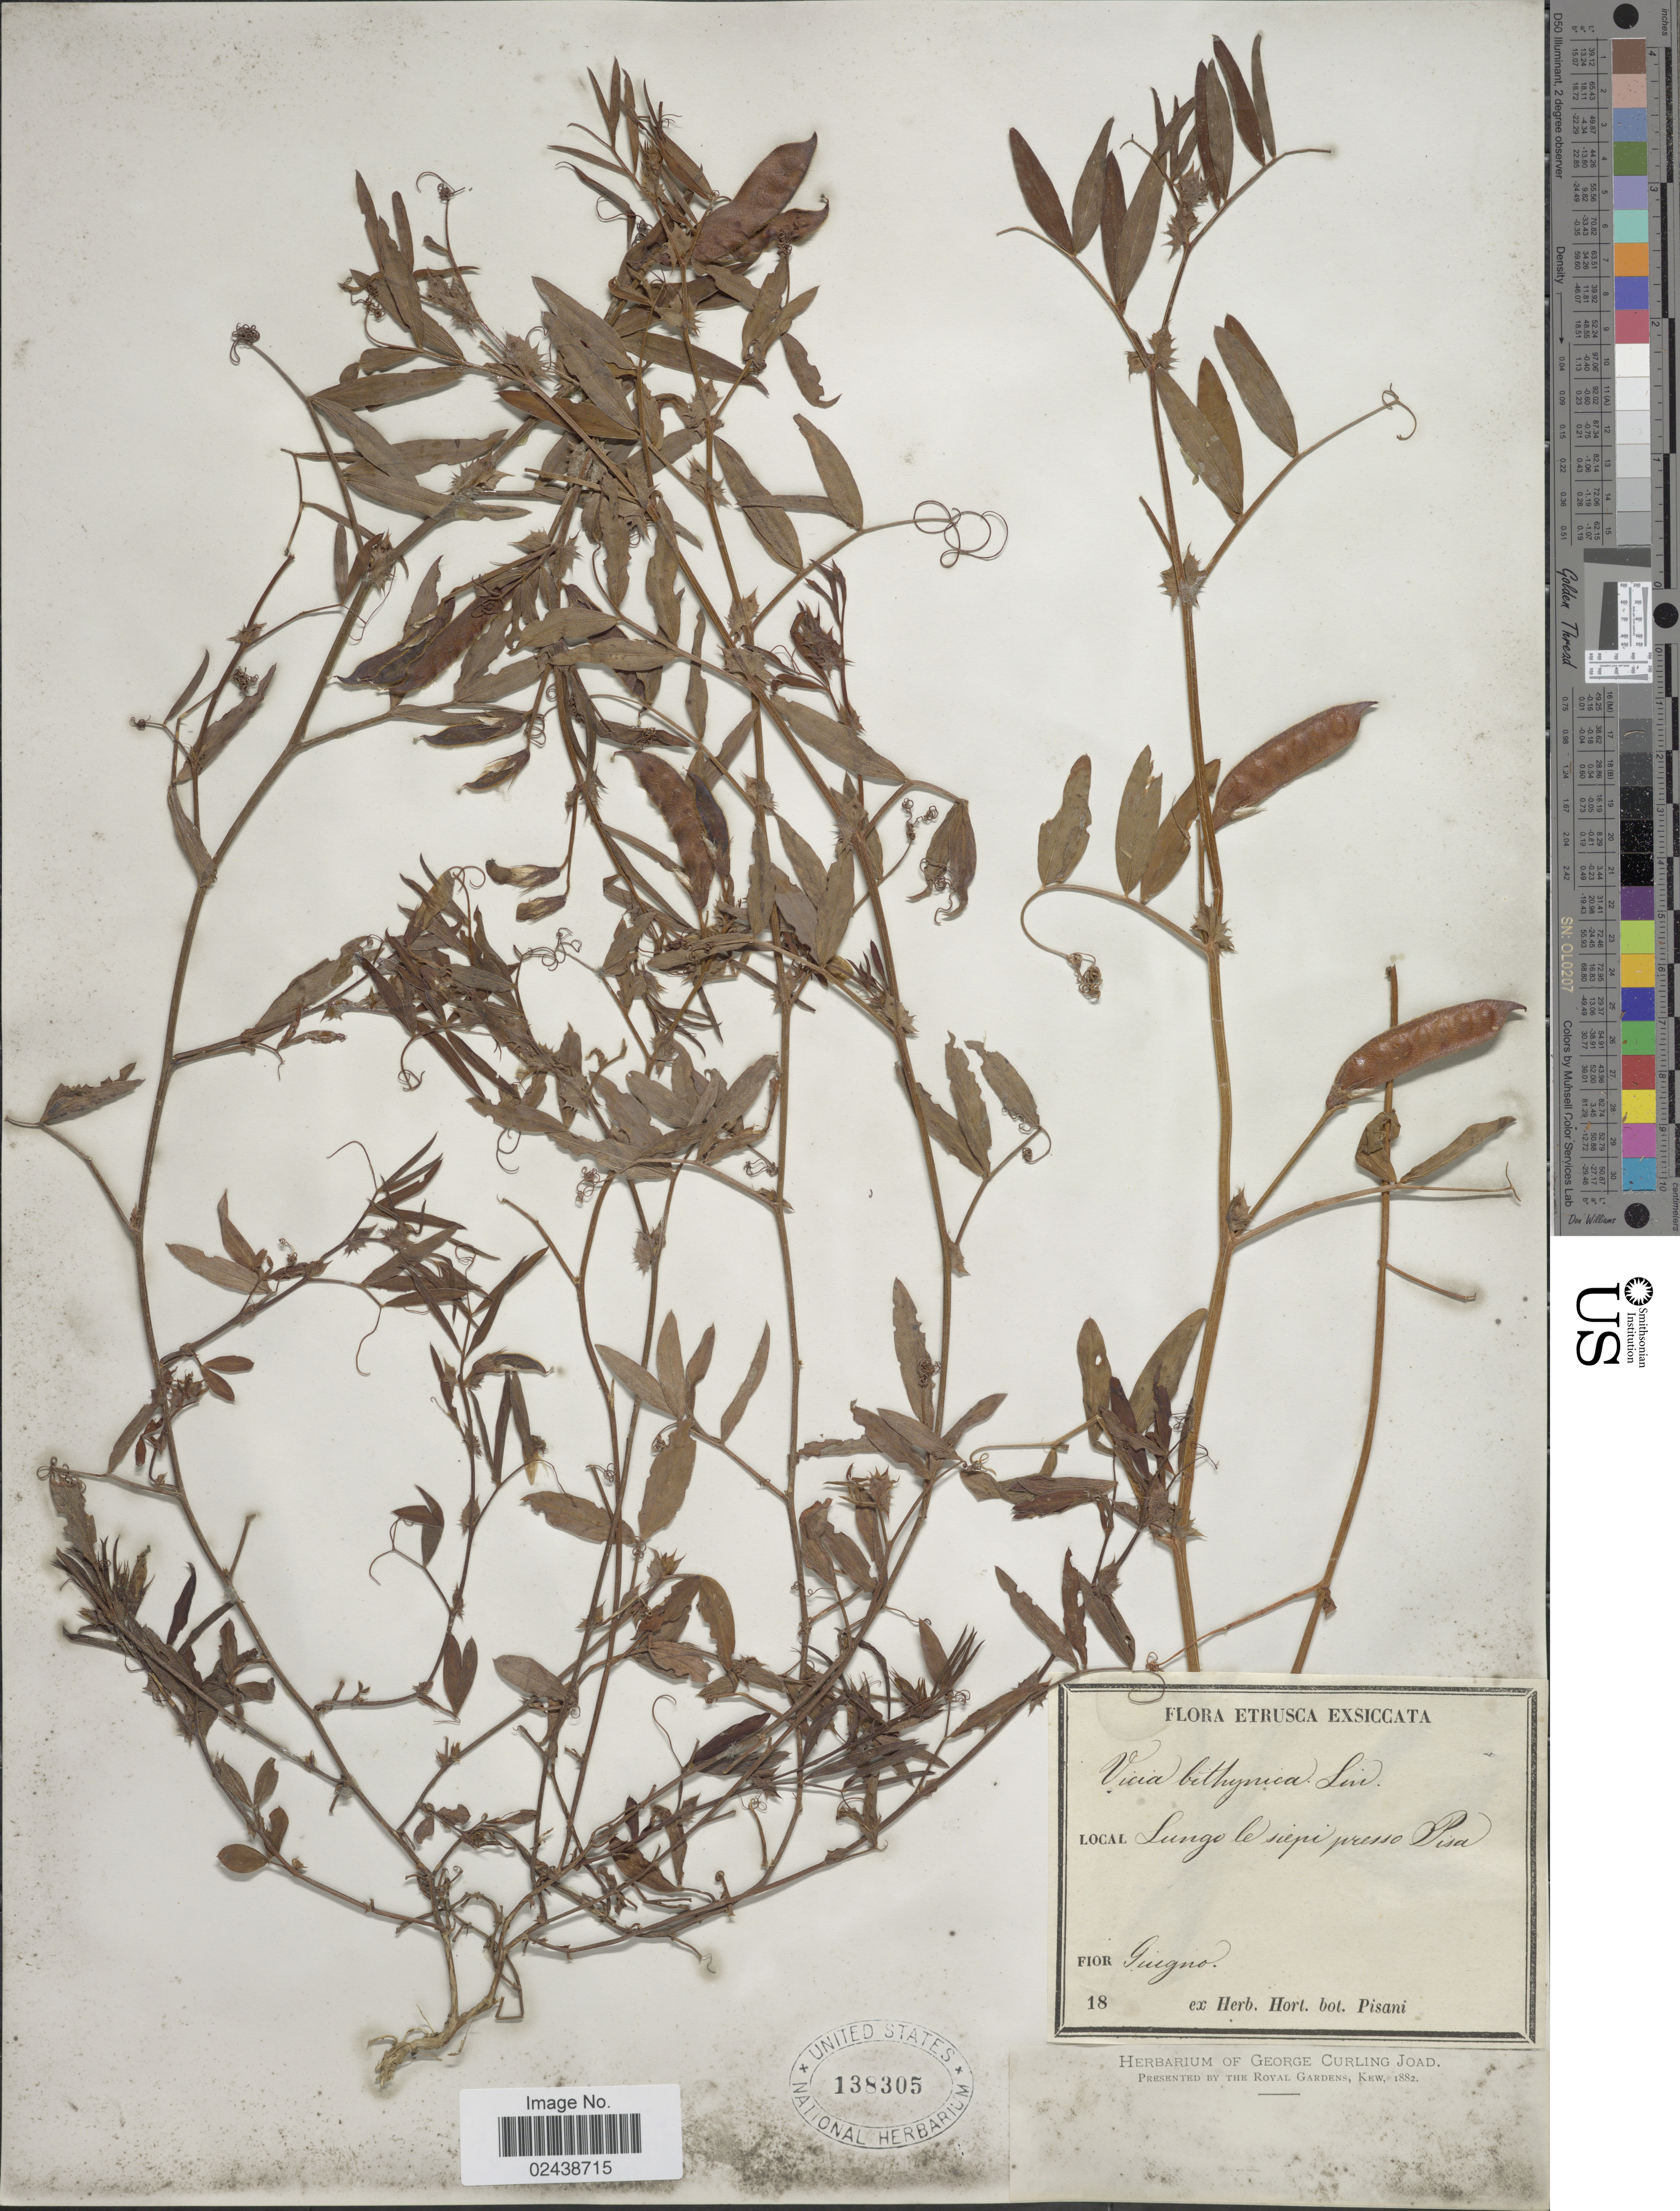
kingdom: Plantae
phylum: Tracheophyta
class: Magnoliopsida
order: Fabales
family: Fabaceae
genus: Vicia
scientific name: Vicia bithynica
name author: (L.) L.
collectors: ex herb. Hort. Bot. Pisani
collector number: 18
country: Italy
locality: Etrusca. Lungo le siepi presso Pisa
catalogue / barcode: US 138305